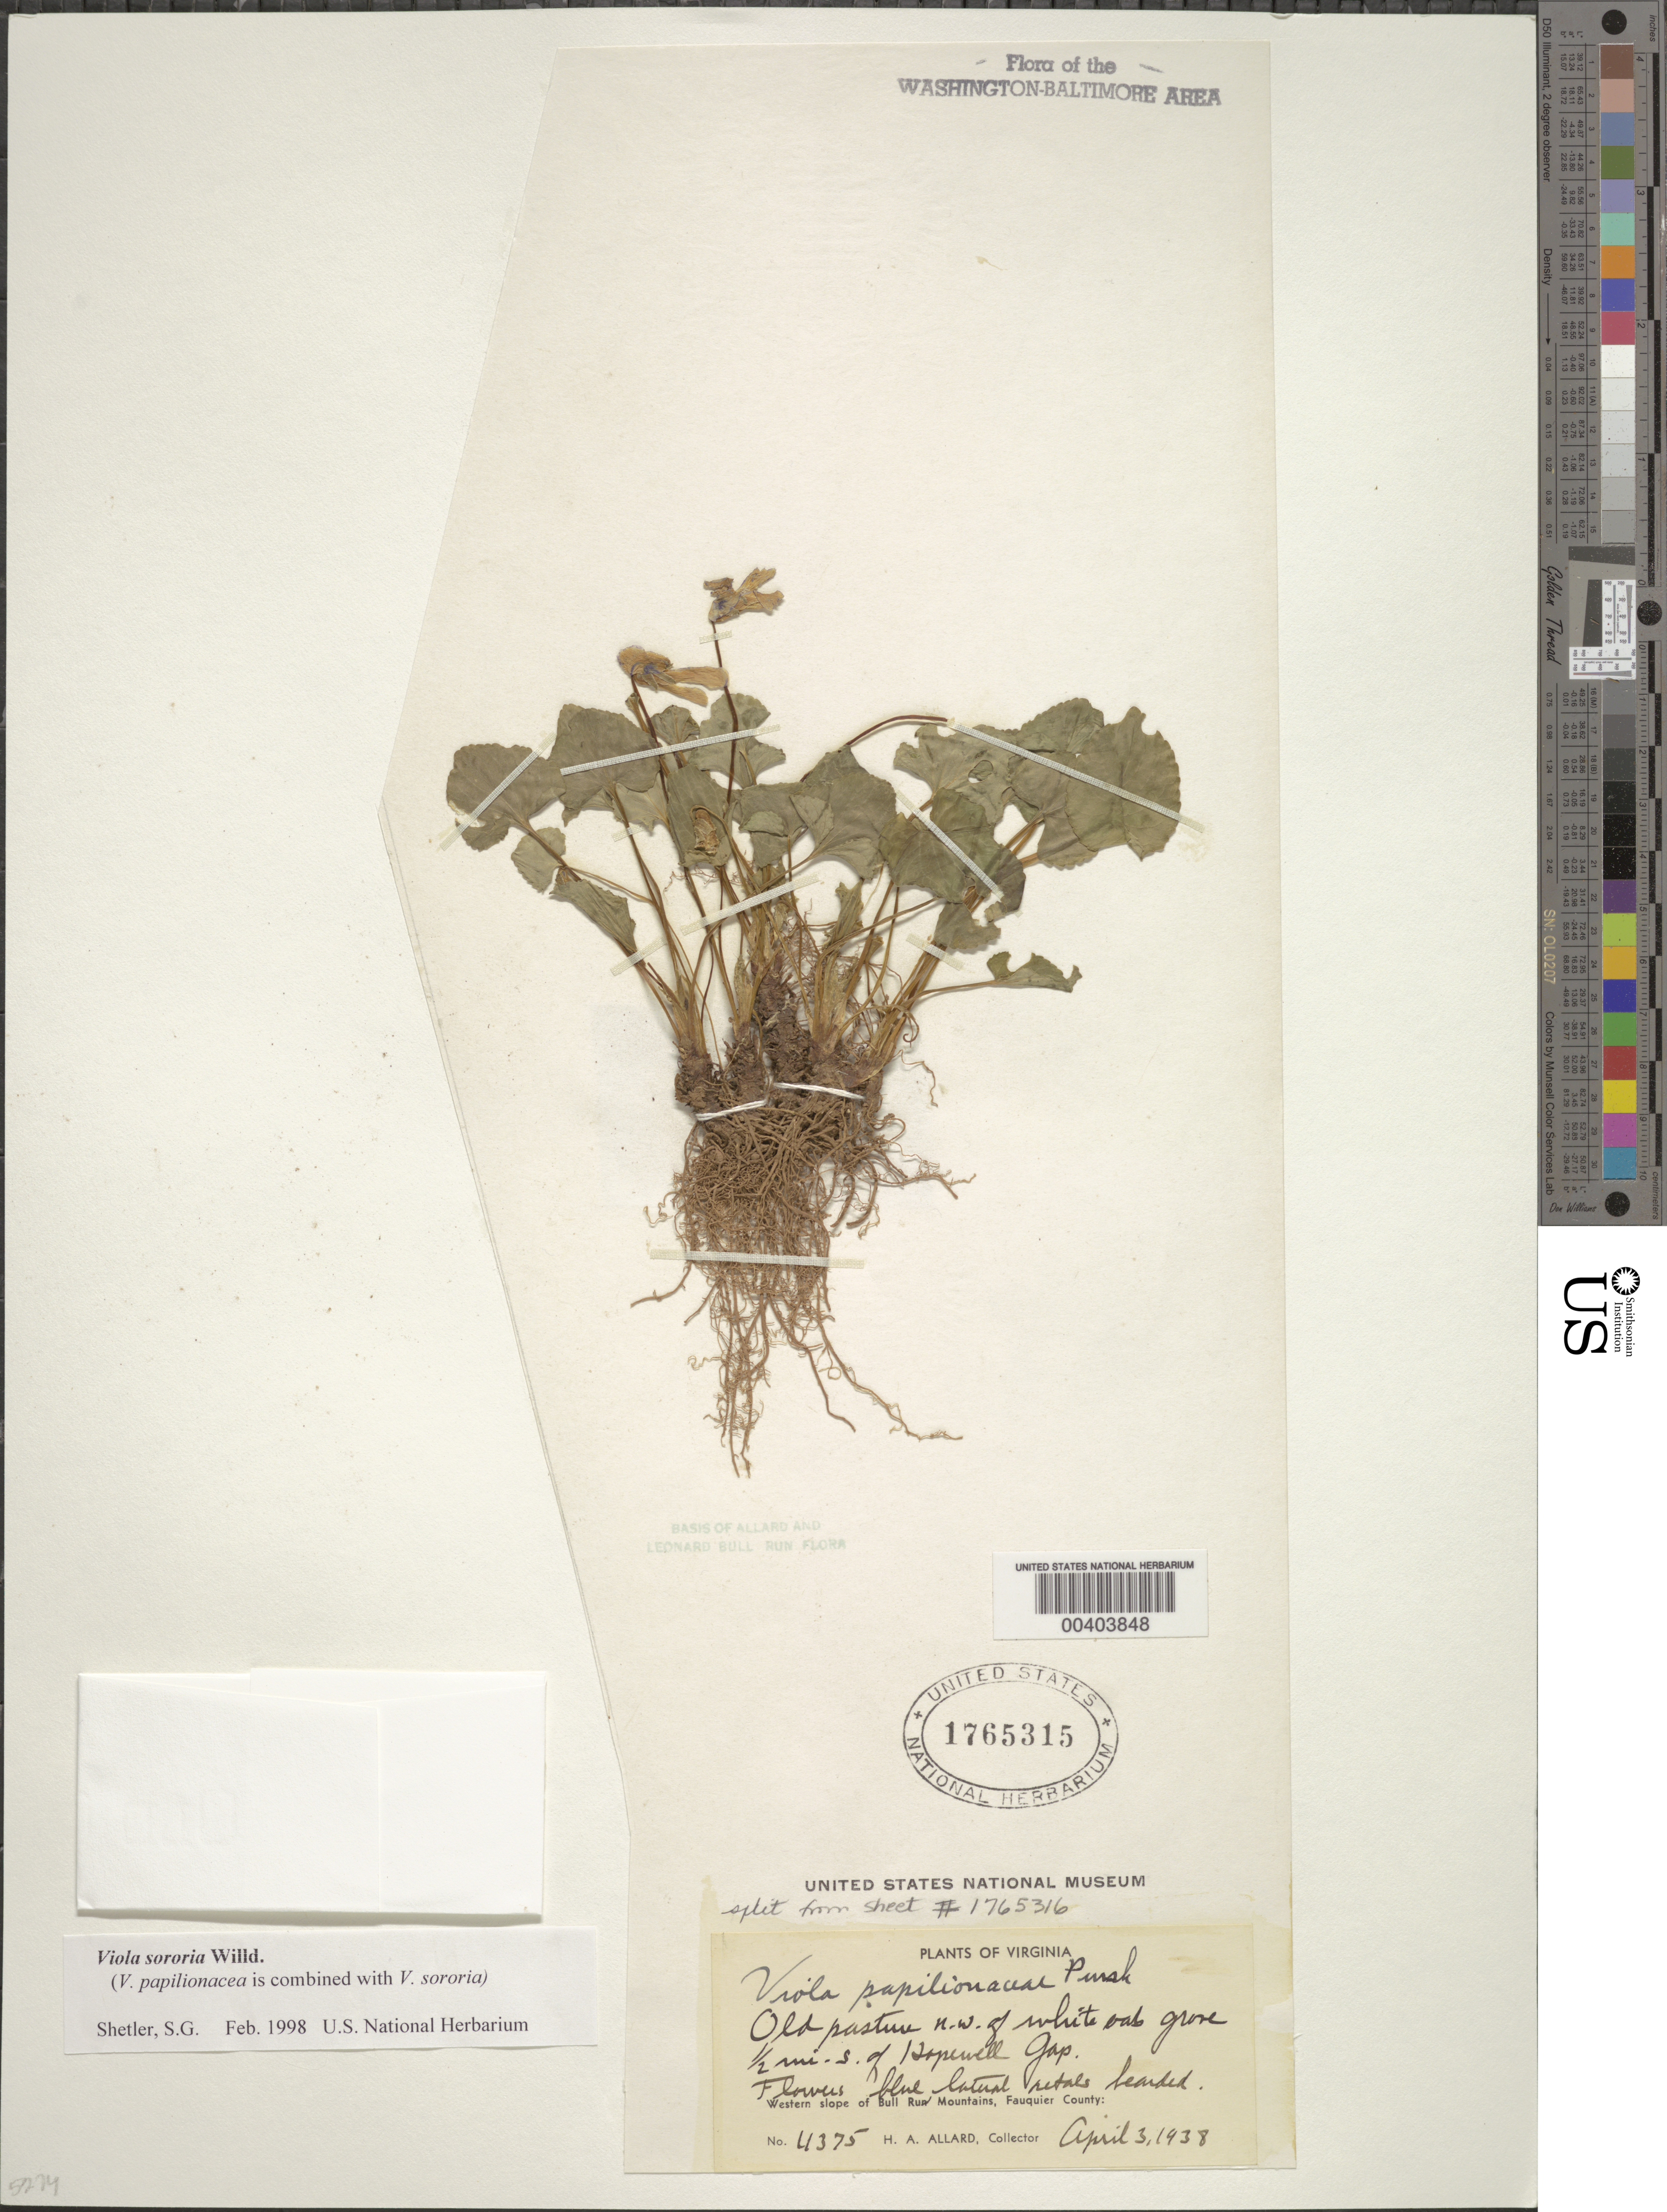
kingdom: Plantae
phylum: Tracheophyta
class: Magnoliopsida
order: Malpighiales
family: Violaceae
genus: Viola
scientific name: Viola sororia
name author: Willd.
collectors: H. A. Allard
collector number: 4375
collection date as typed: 03 Apr 1938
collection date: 1938-04-03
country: United States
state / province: Virginia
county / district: Fauquier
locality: South of Hopewell Gap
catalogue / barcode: US 1765315